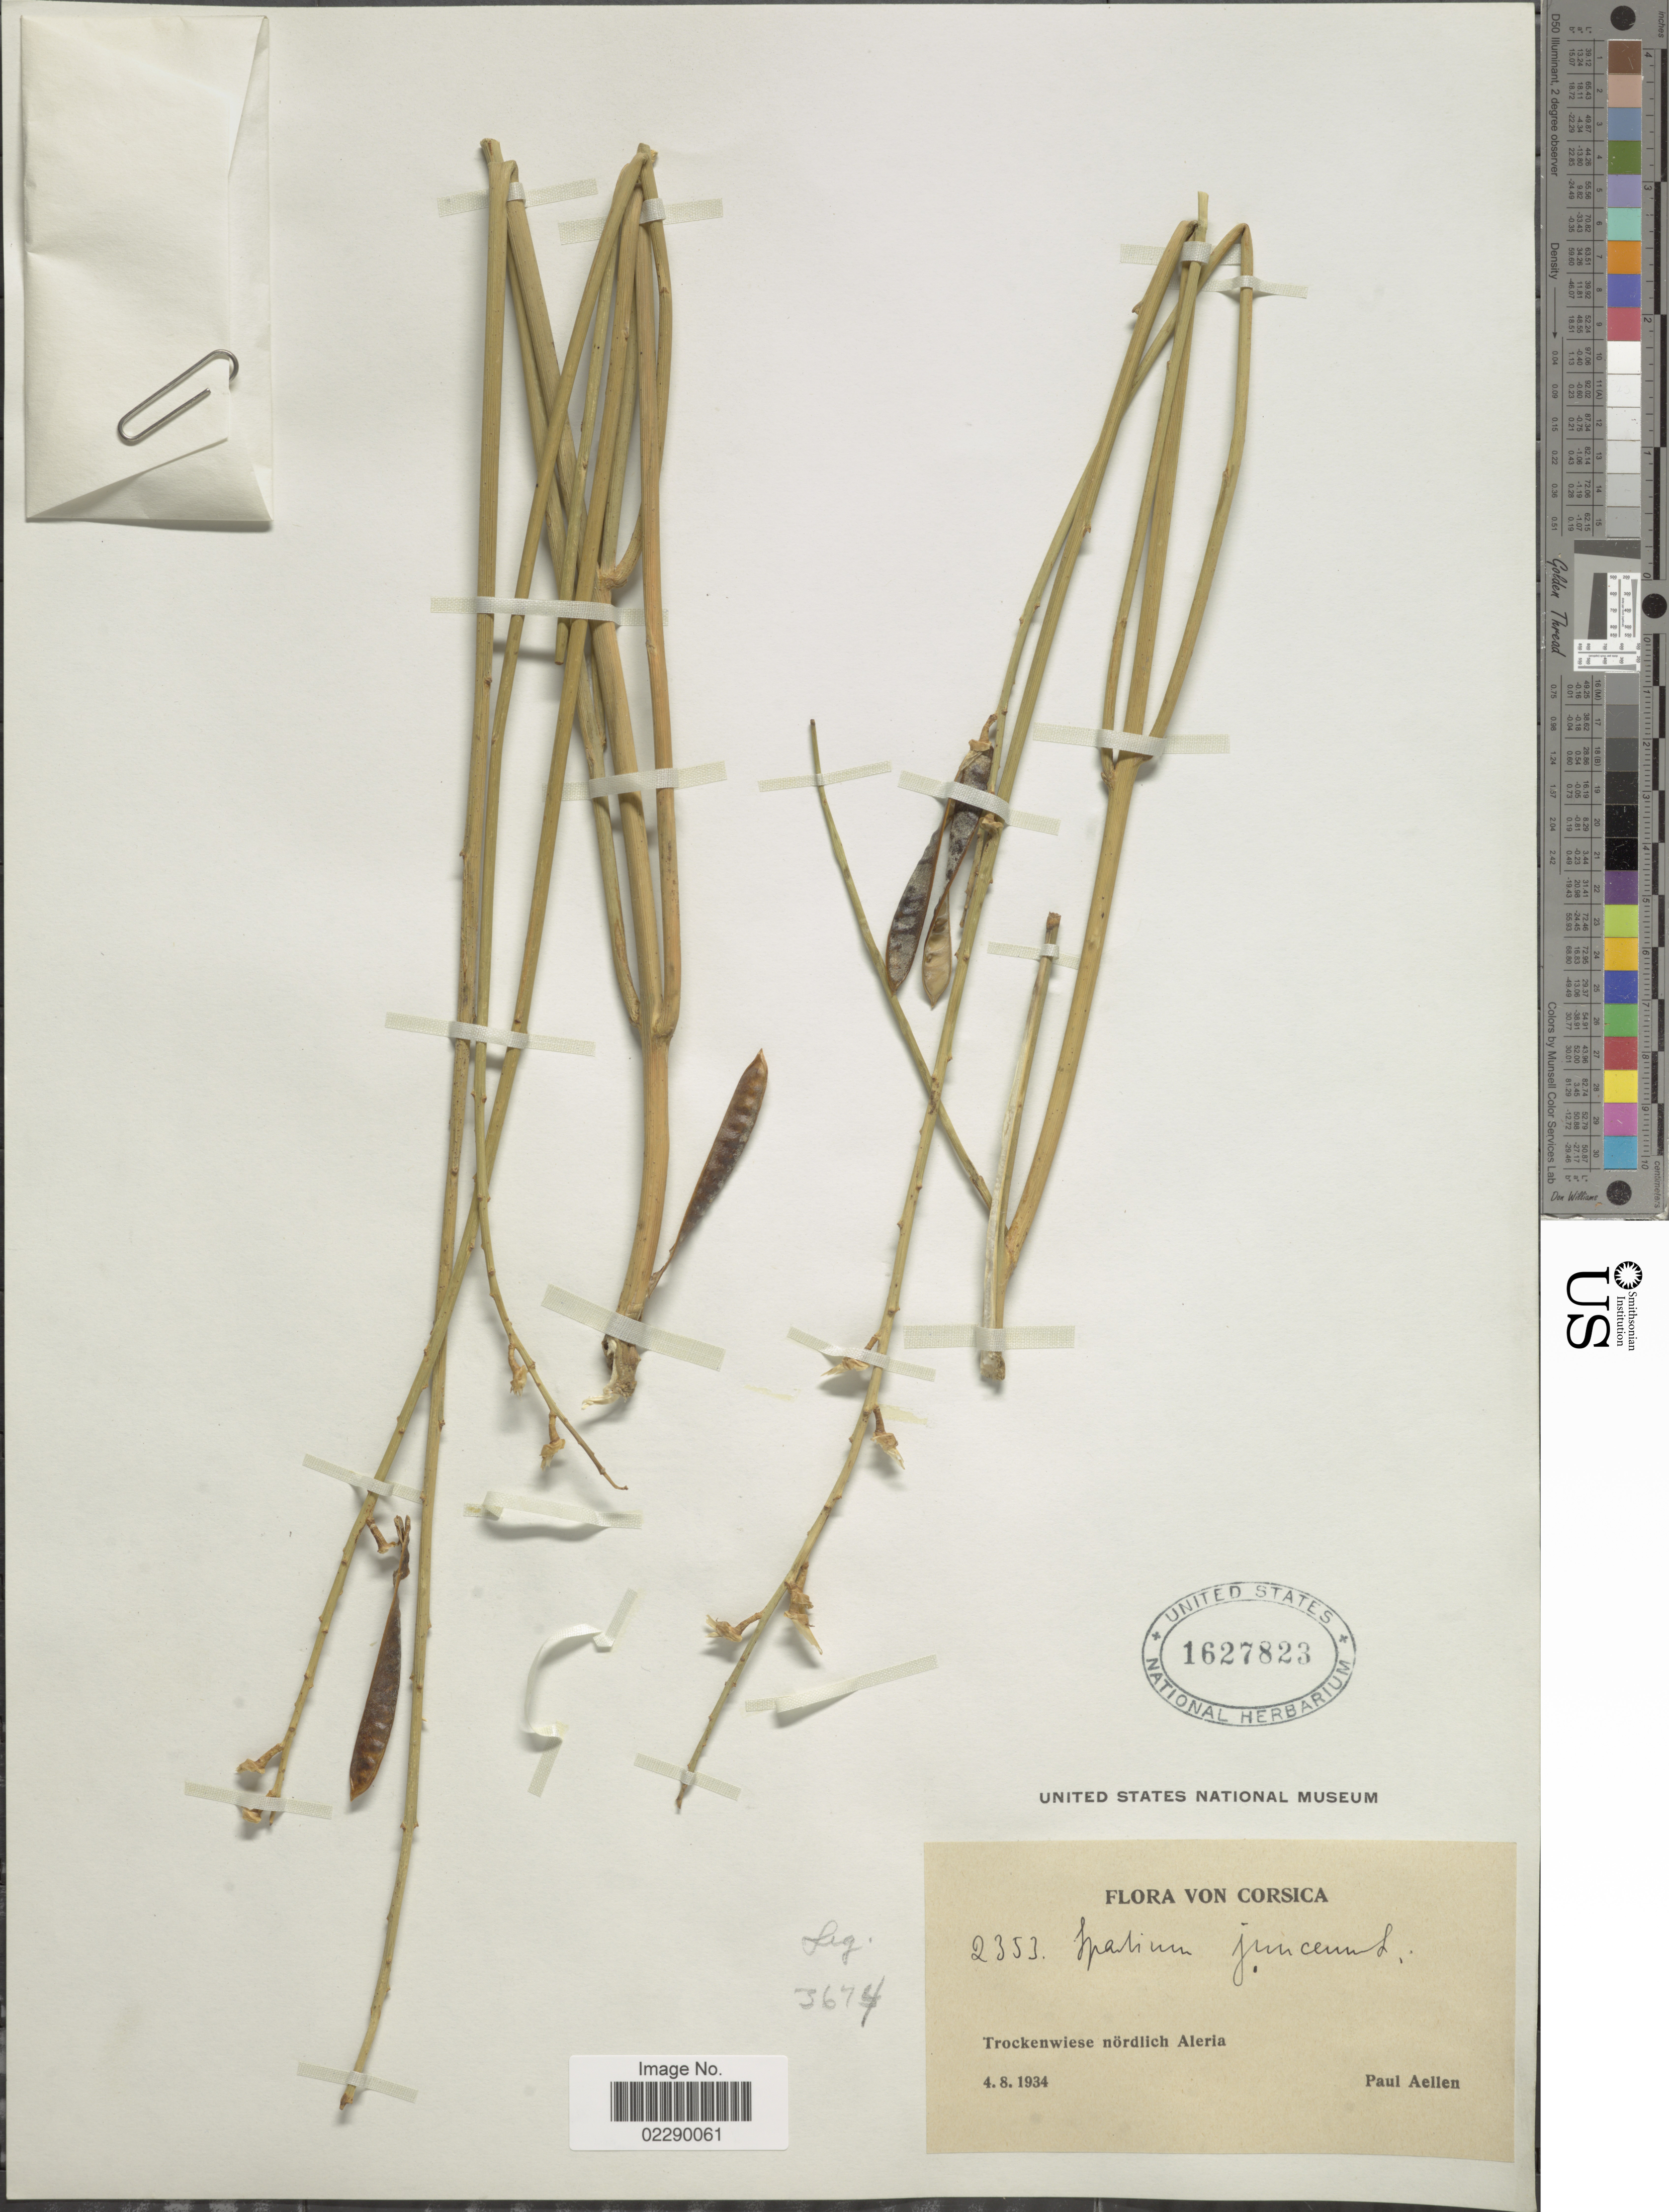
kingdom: Plantae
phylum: Tracheophyta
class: Magnoliopsida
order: Fabales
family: Fabaceae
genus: Spartium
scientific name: Spartium junceum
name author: L.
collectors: P. Aellen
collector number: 2353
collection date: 1934-08-04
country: France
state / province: Corsica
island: Corse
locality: Trockenwiese nördlich Aleria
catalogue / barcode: US 1627823